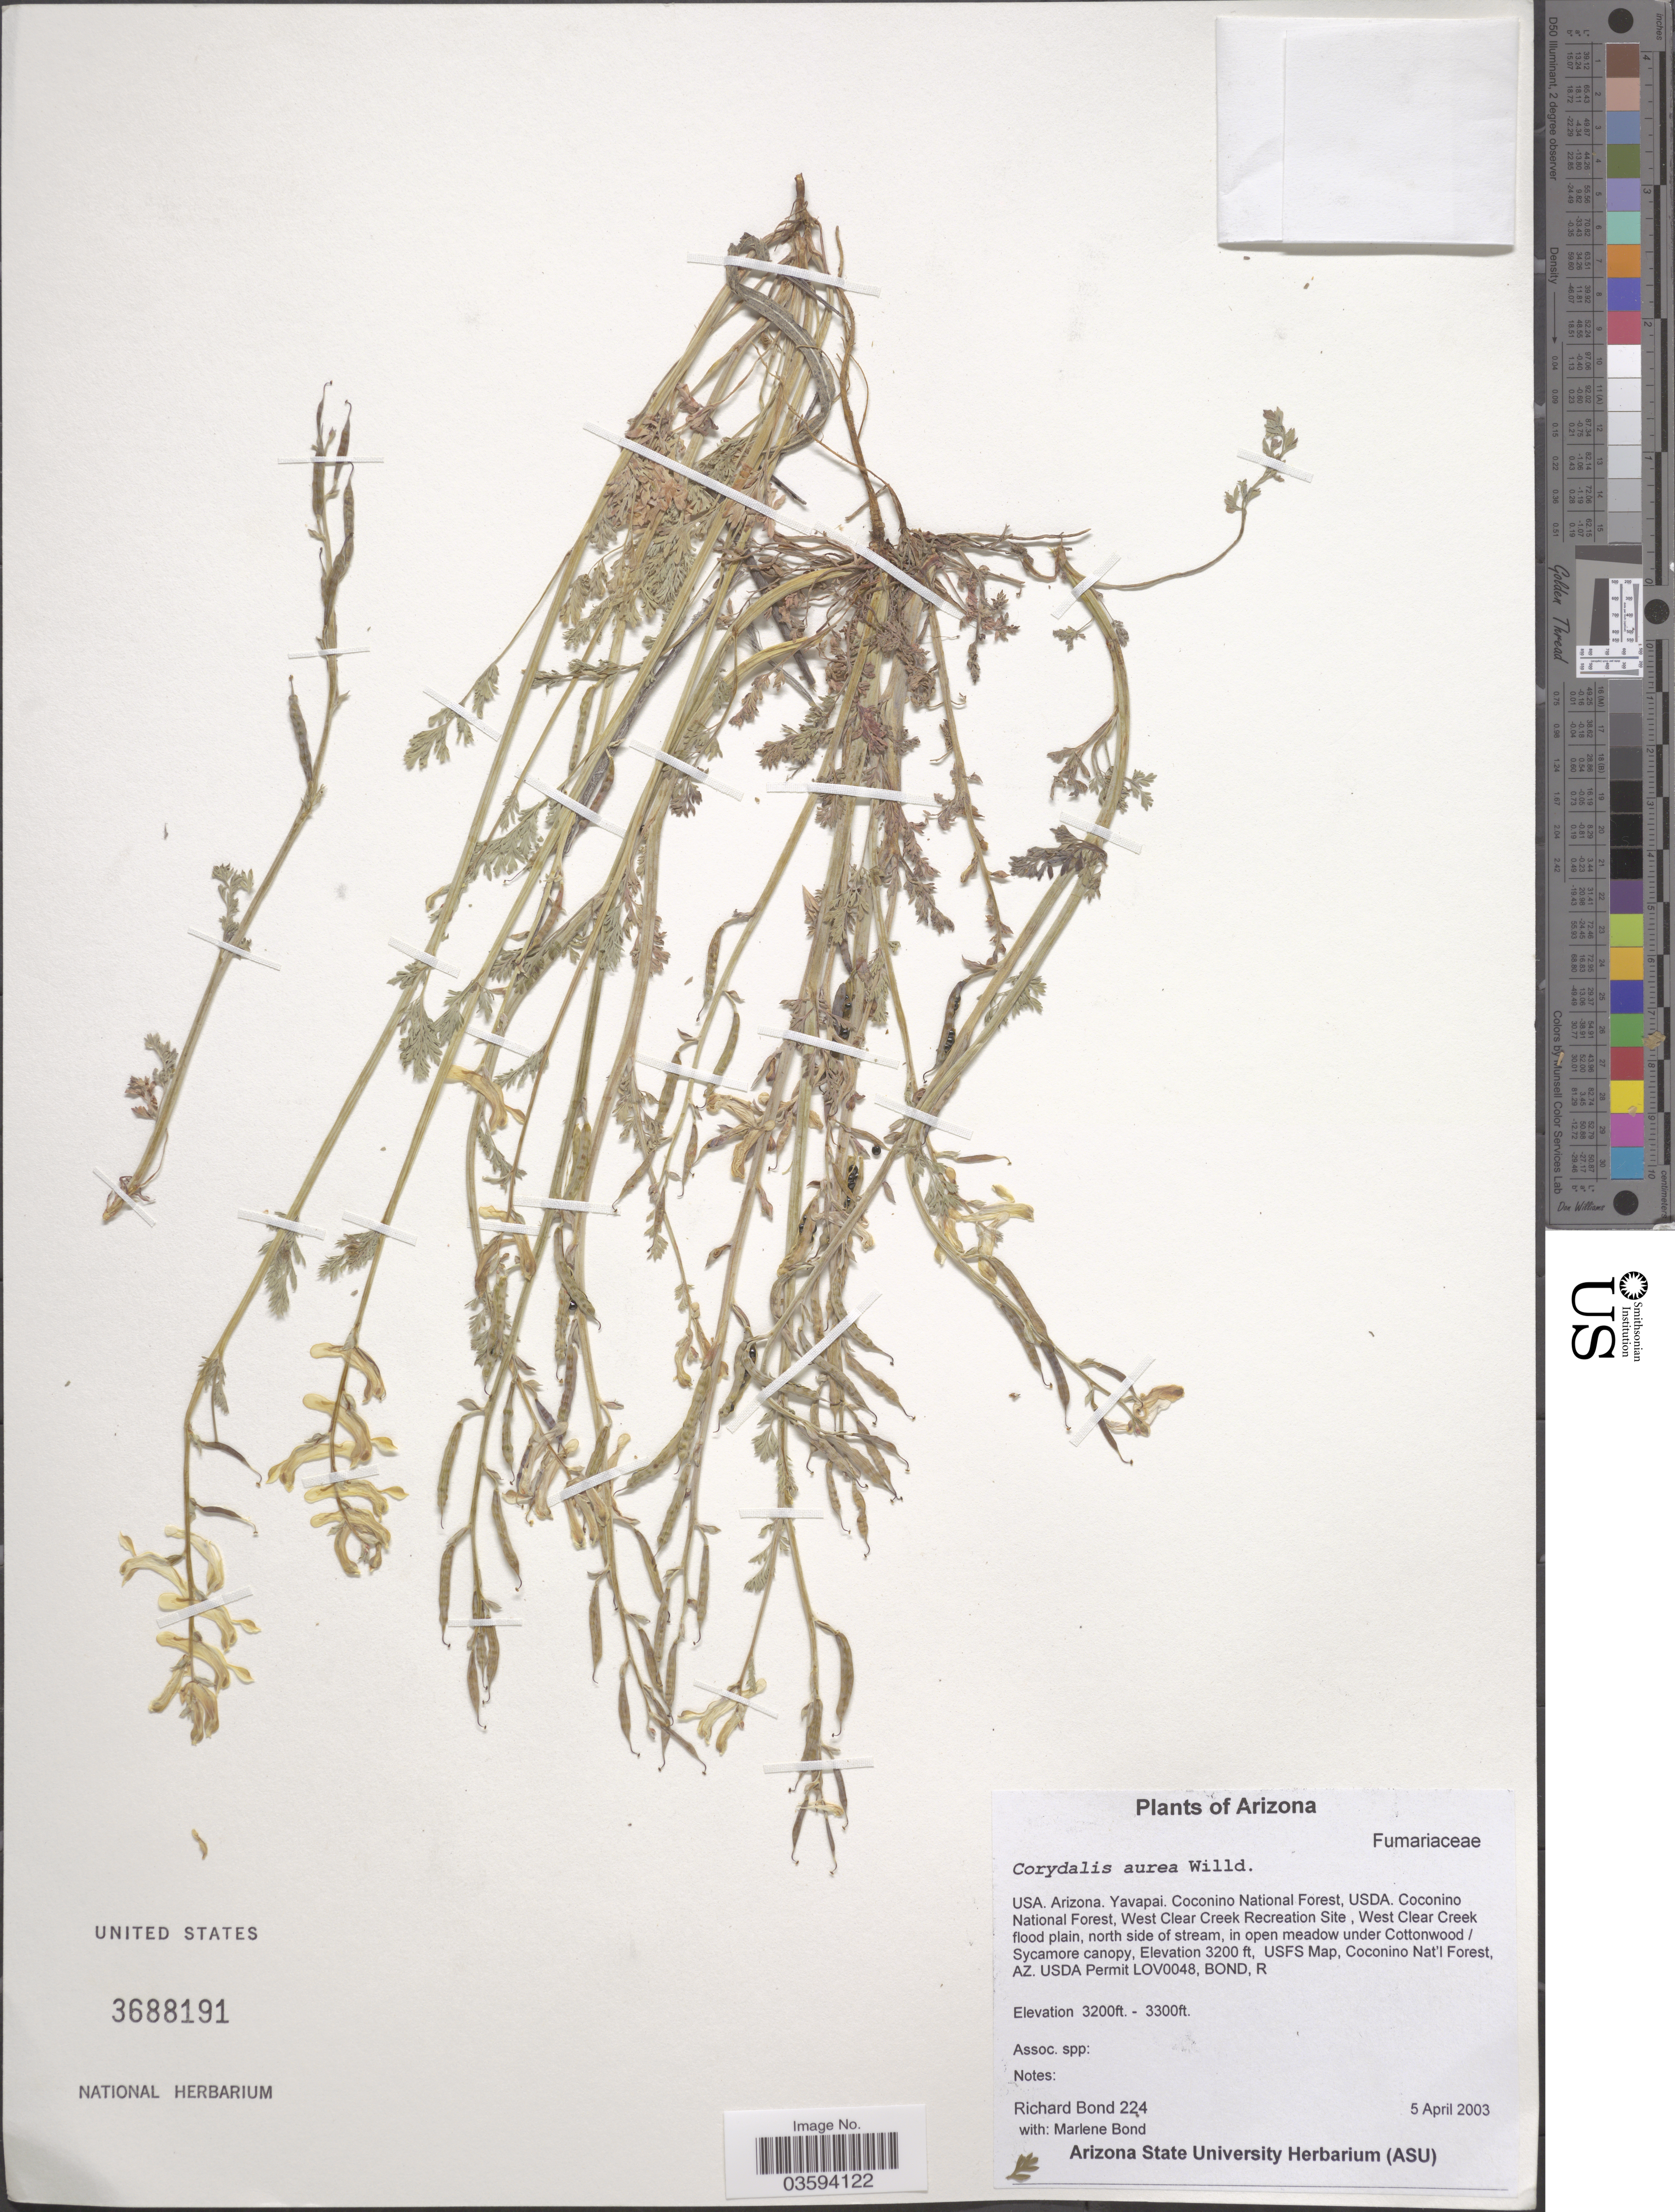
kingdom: Plantae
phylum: Tracheophyta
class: Magnoliopsida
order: Ranunculales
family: Papaveraceae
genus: Corydalis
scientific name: Corydalis aurea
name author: Willd.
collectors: P. Bond & M. Bond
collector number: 224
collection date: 2003-04-05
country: United States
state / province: Arizona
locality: Yavapai. Coconino National Forest, USDA. Coconino National Forest, West Clear Creek Recreation Site, West Clear Creek flood plain, north side of stream, in open meadow under Cottonwood / Sycamore canopy. USFS Map, Coconino Nat'l Forest, AZ. USDA Permit LOV0048, Bond, R.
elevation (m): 975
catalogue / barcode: US 3688191